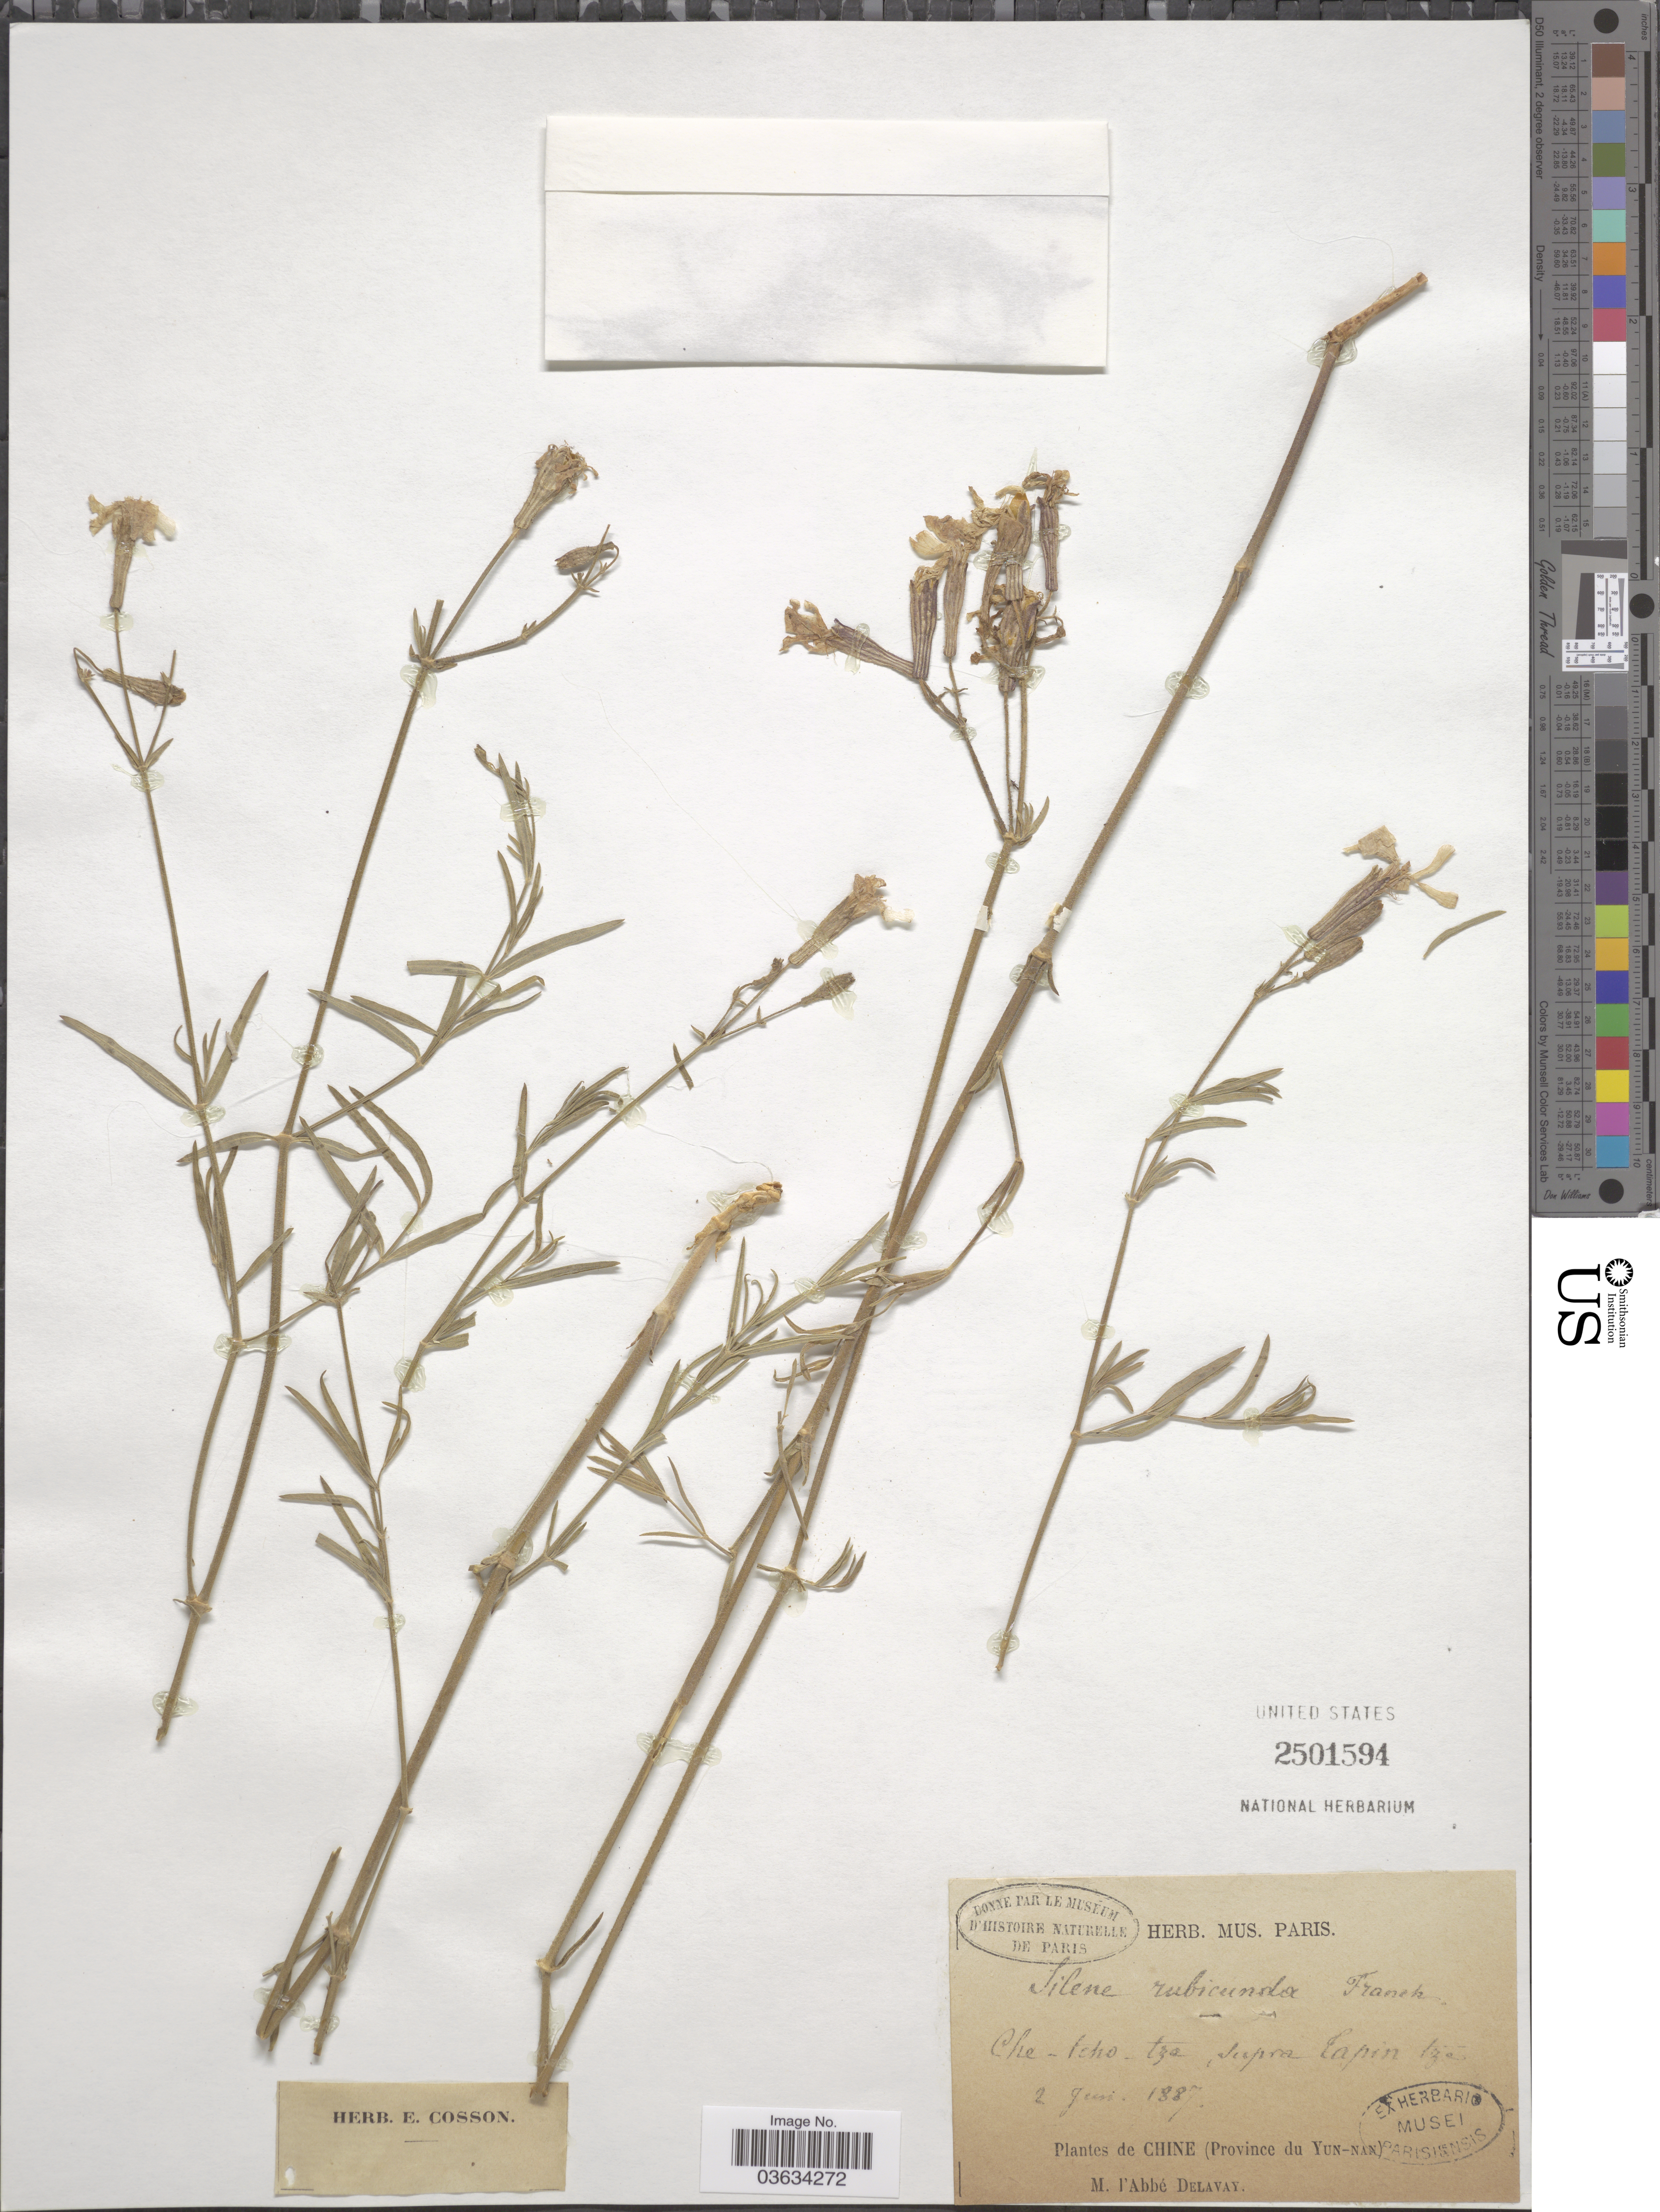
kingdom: Plantae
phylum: Tracheophyta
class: Magnoliopsida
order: Caryophyllales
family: Caryophyllaceae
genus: Silene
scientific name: Silene rubicunda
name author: A. Dietr.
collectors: P. Delavay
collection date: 1887-06-02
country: China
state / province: Yunnan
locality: Che-tcho-tze, supra Tapin tze.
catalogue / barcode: US 2501594